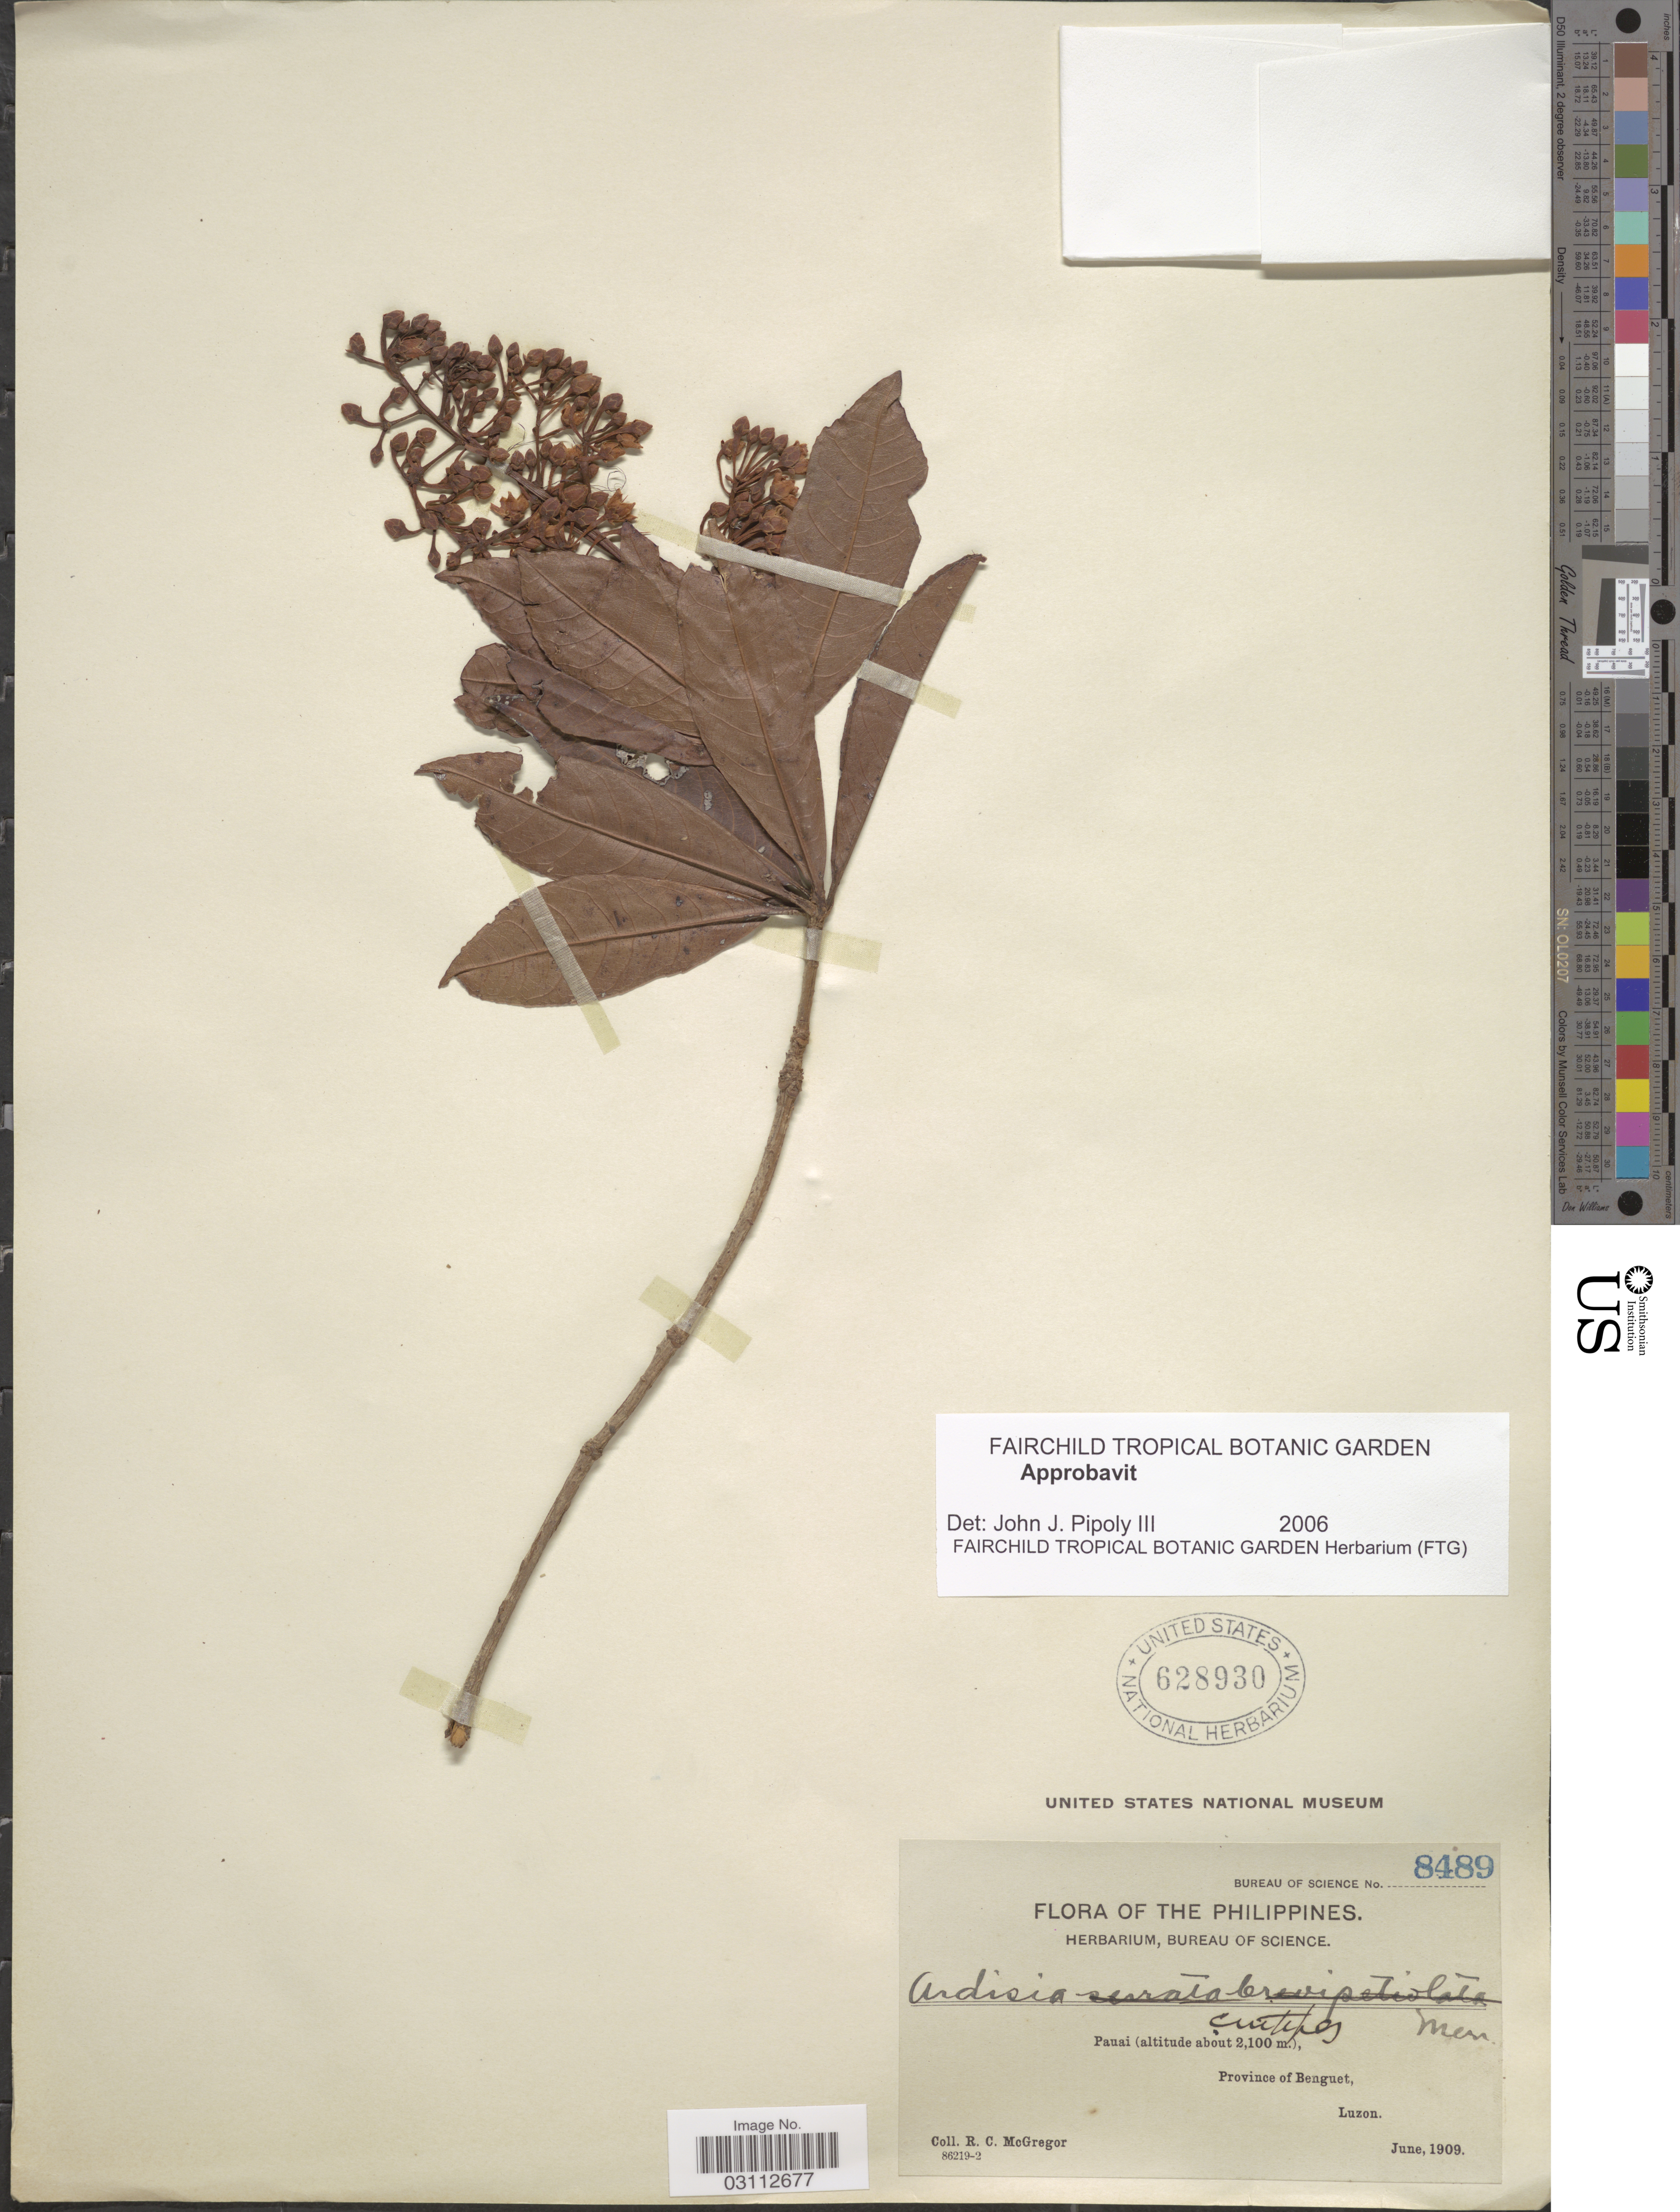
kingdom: Plantae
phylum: Tracheophyta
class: Magnoliopsida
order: Ericales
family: Primulaceae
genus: Ardisia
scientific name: Ardisia curtipes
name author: Merr.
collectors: R. C. McGregor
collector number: Bureau of science 8489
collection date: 1909-06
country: Philippines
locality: Pauai, Province of Benguet, Luzon.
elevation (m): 2100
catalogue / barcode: US 628930